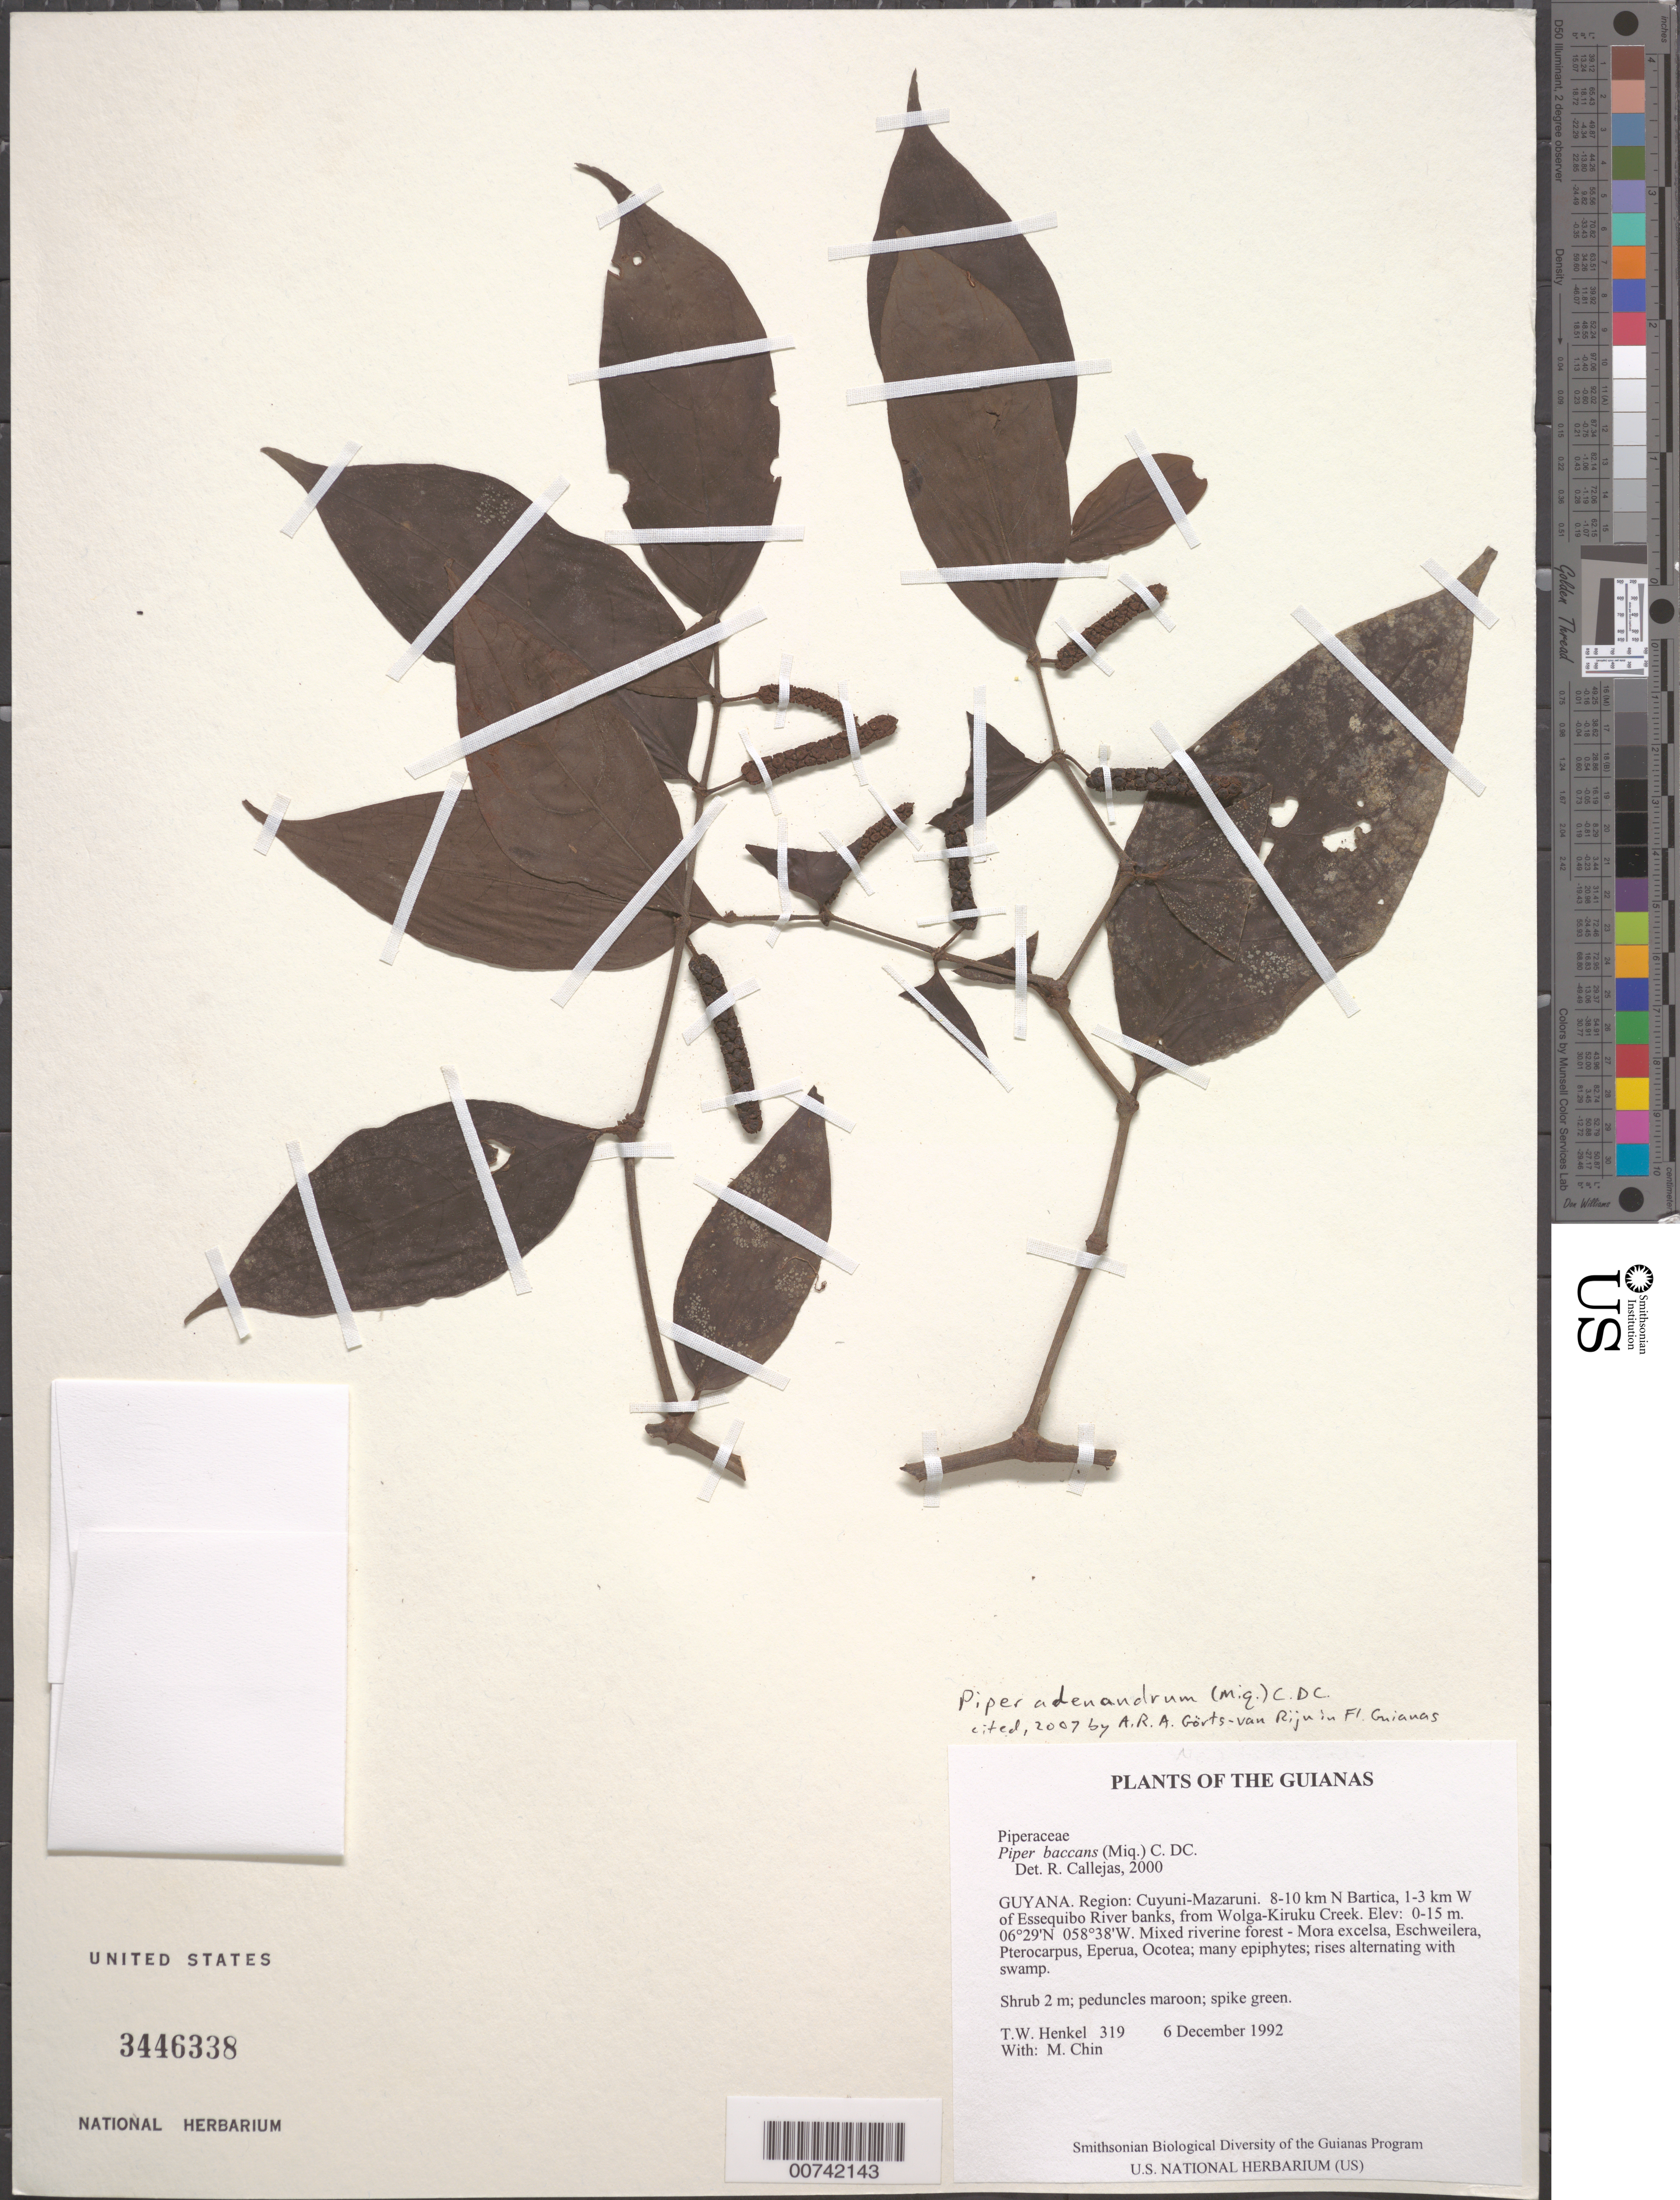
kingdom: Plantae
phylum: Tracheophyta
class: Magnoliopsida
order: Piperales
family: Piperaceae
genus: Piper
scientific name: Piper baccans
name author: (Miq.) C. DC.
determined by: Callejas, Ricardo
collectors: T. Henkel & M. Chin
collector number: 319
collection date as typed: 6 December 1992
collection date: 1992-12-06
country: Guyana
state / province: Cuyuni-Mazaruni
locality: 8-10 km N Bartica, 1-3 km W of Essequibo River banks, from Wolga-Kiruku Creek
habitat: Mixed riverine forest - Mora excelsa, Eschweilera, Pterocarpus, Eperua, Ocotea; many epiphytes; rises alternating with swamp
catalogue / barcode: US 3446338